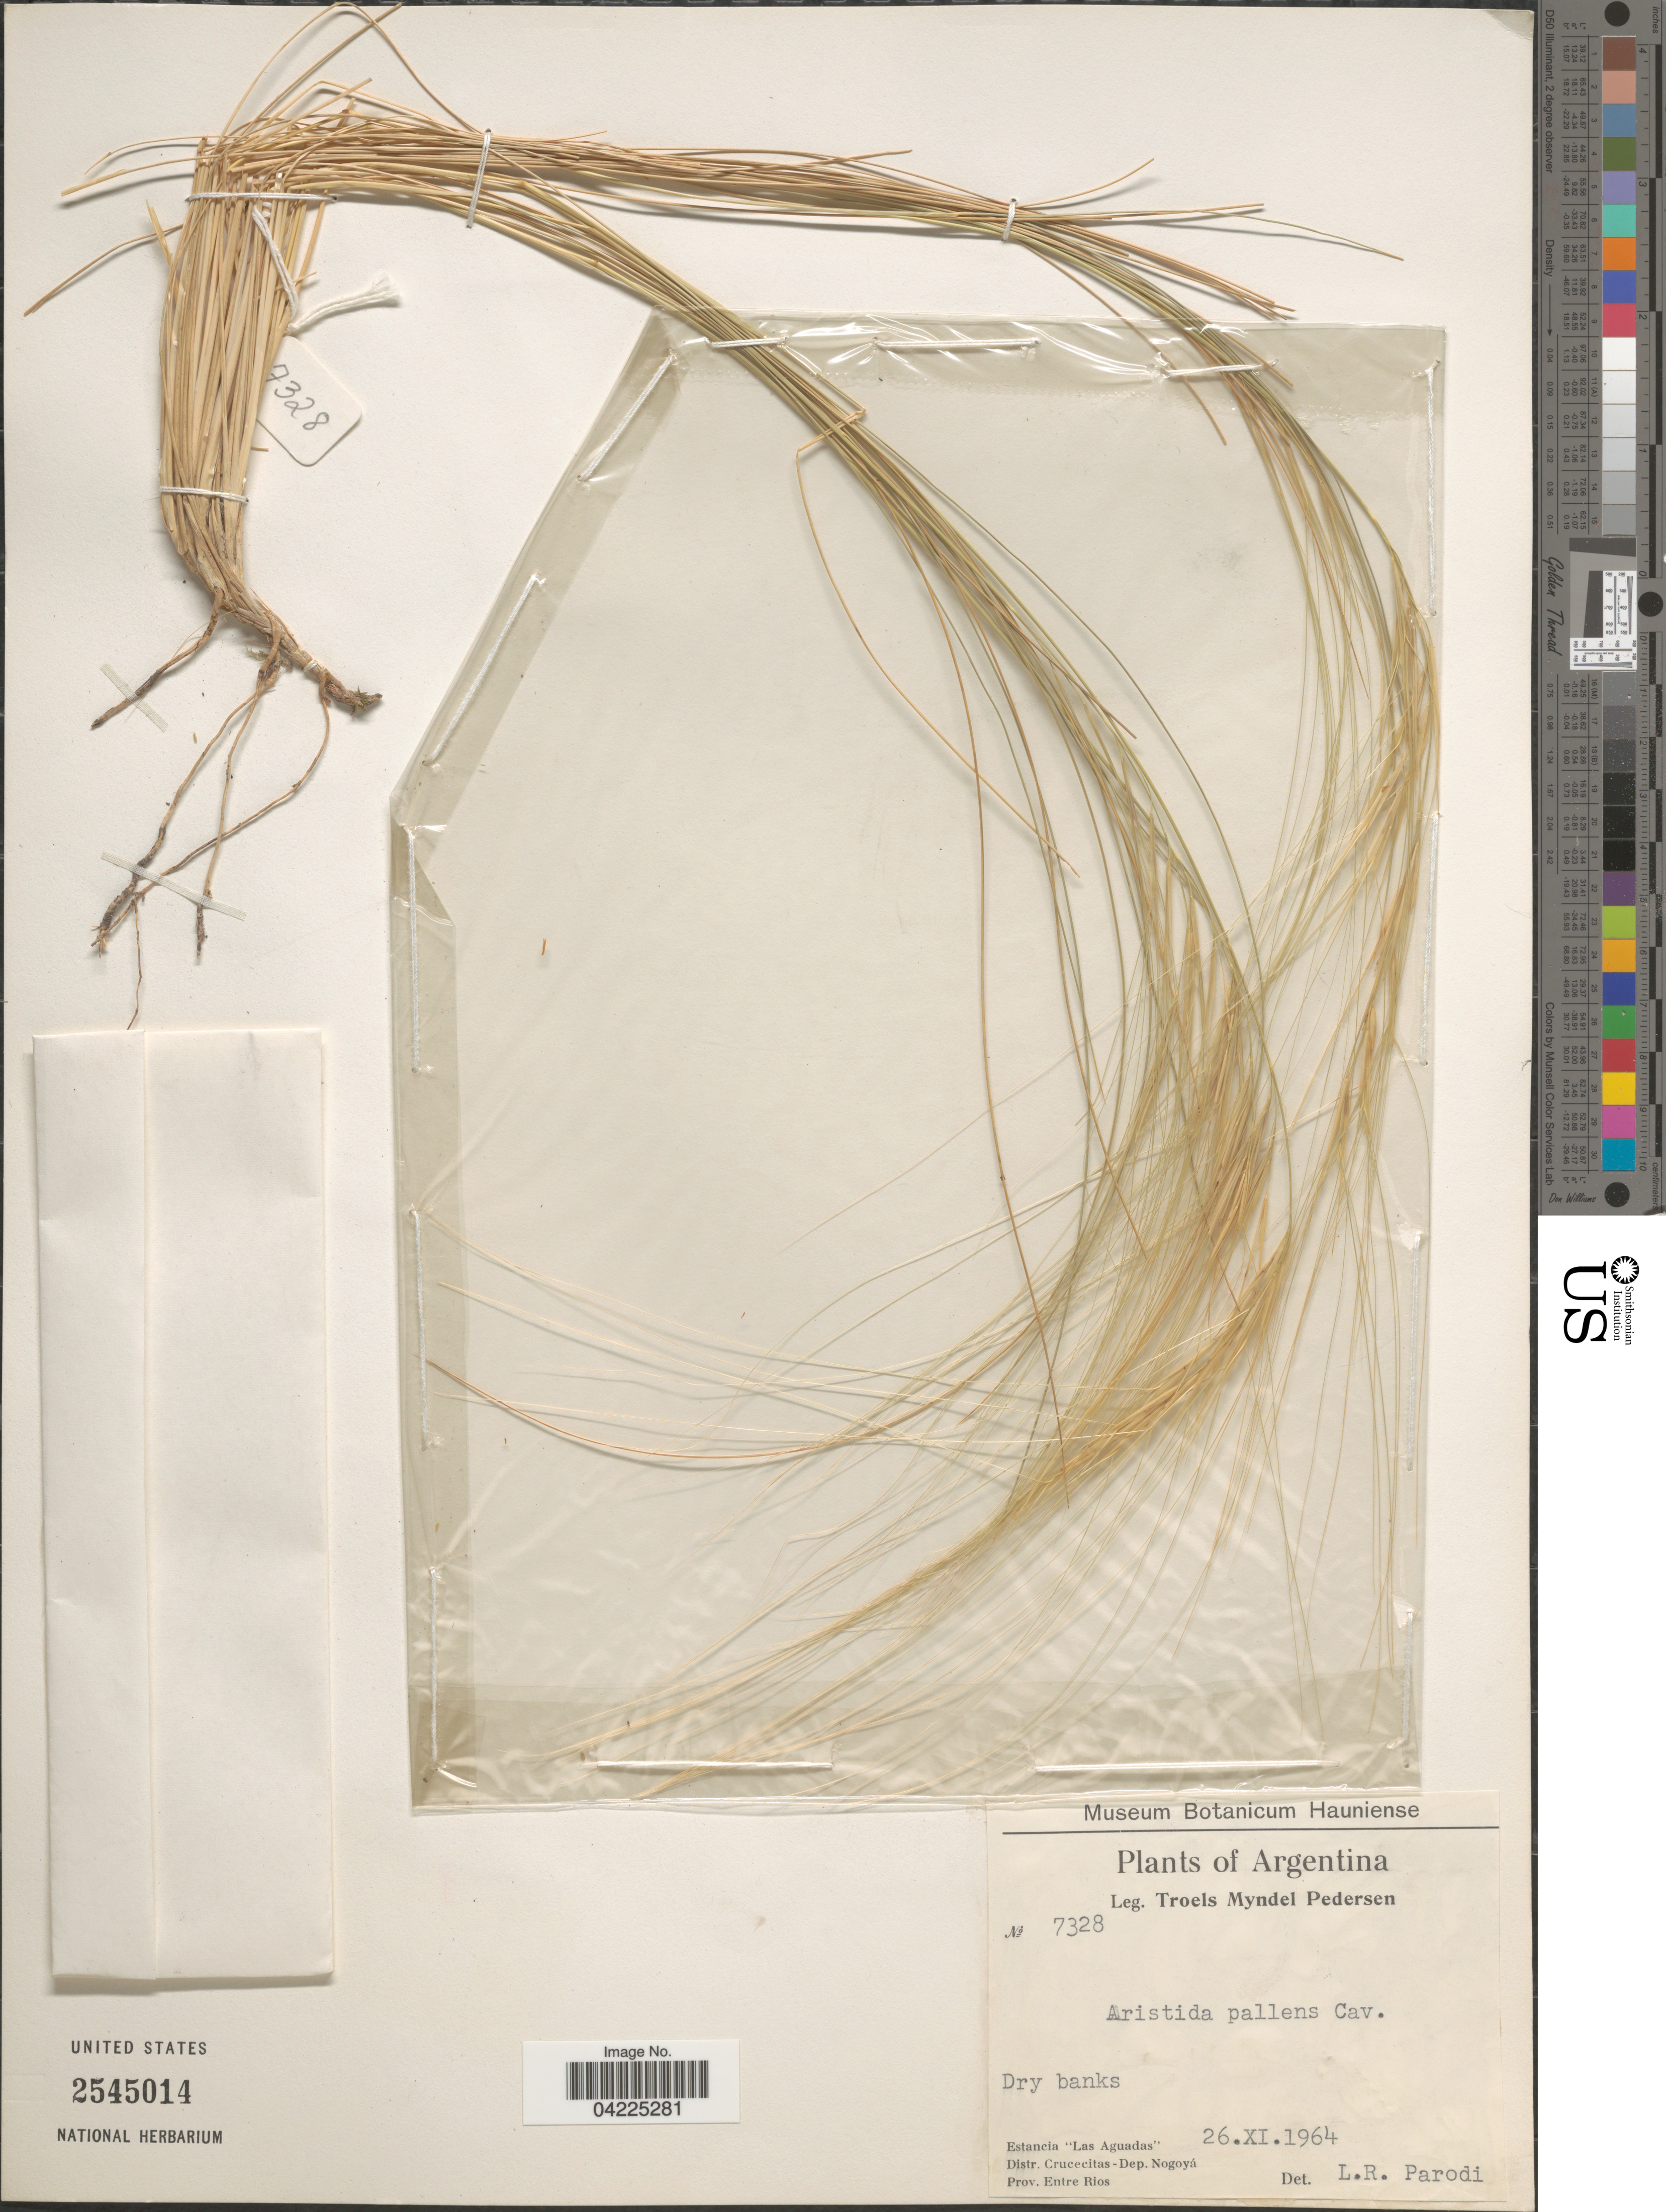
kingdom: Plantae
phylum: Tracheophyta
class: Liliopsida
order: Poales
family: Poaceae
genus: Aristida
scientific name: Aristida pallens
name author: Cav.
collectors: T. Pederson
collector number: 7328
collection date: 1964-11-26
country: Argentina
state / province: Entre Rios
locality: Estancia "Las Aguadas". Distr. Crucecitas-Dep.Nogoyá.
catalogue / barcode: US 2545014